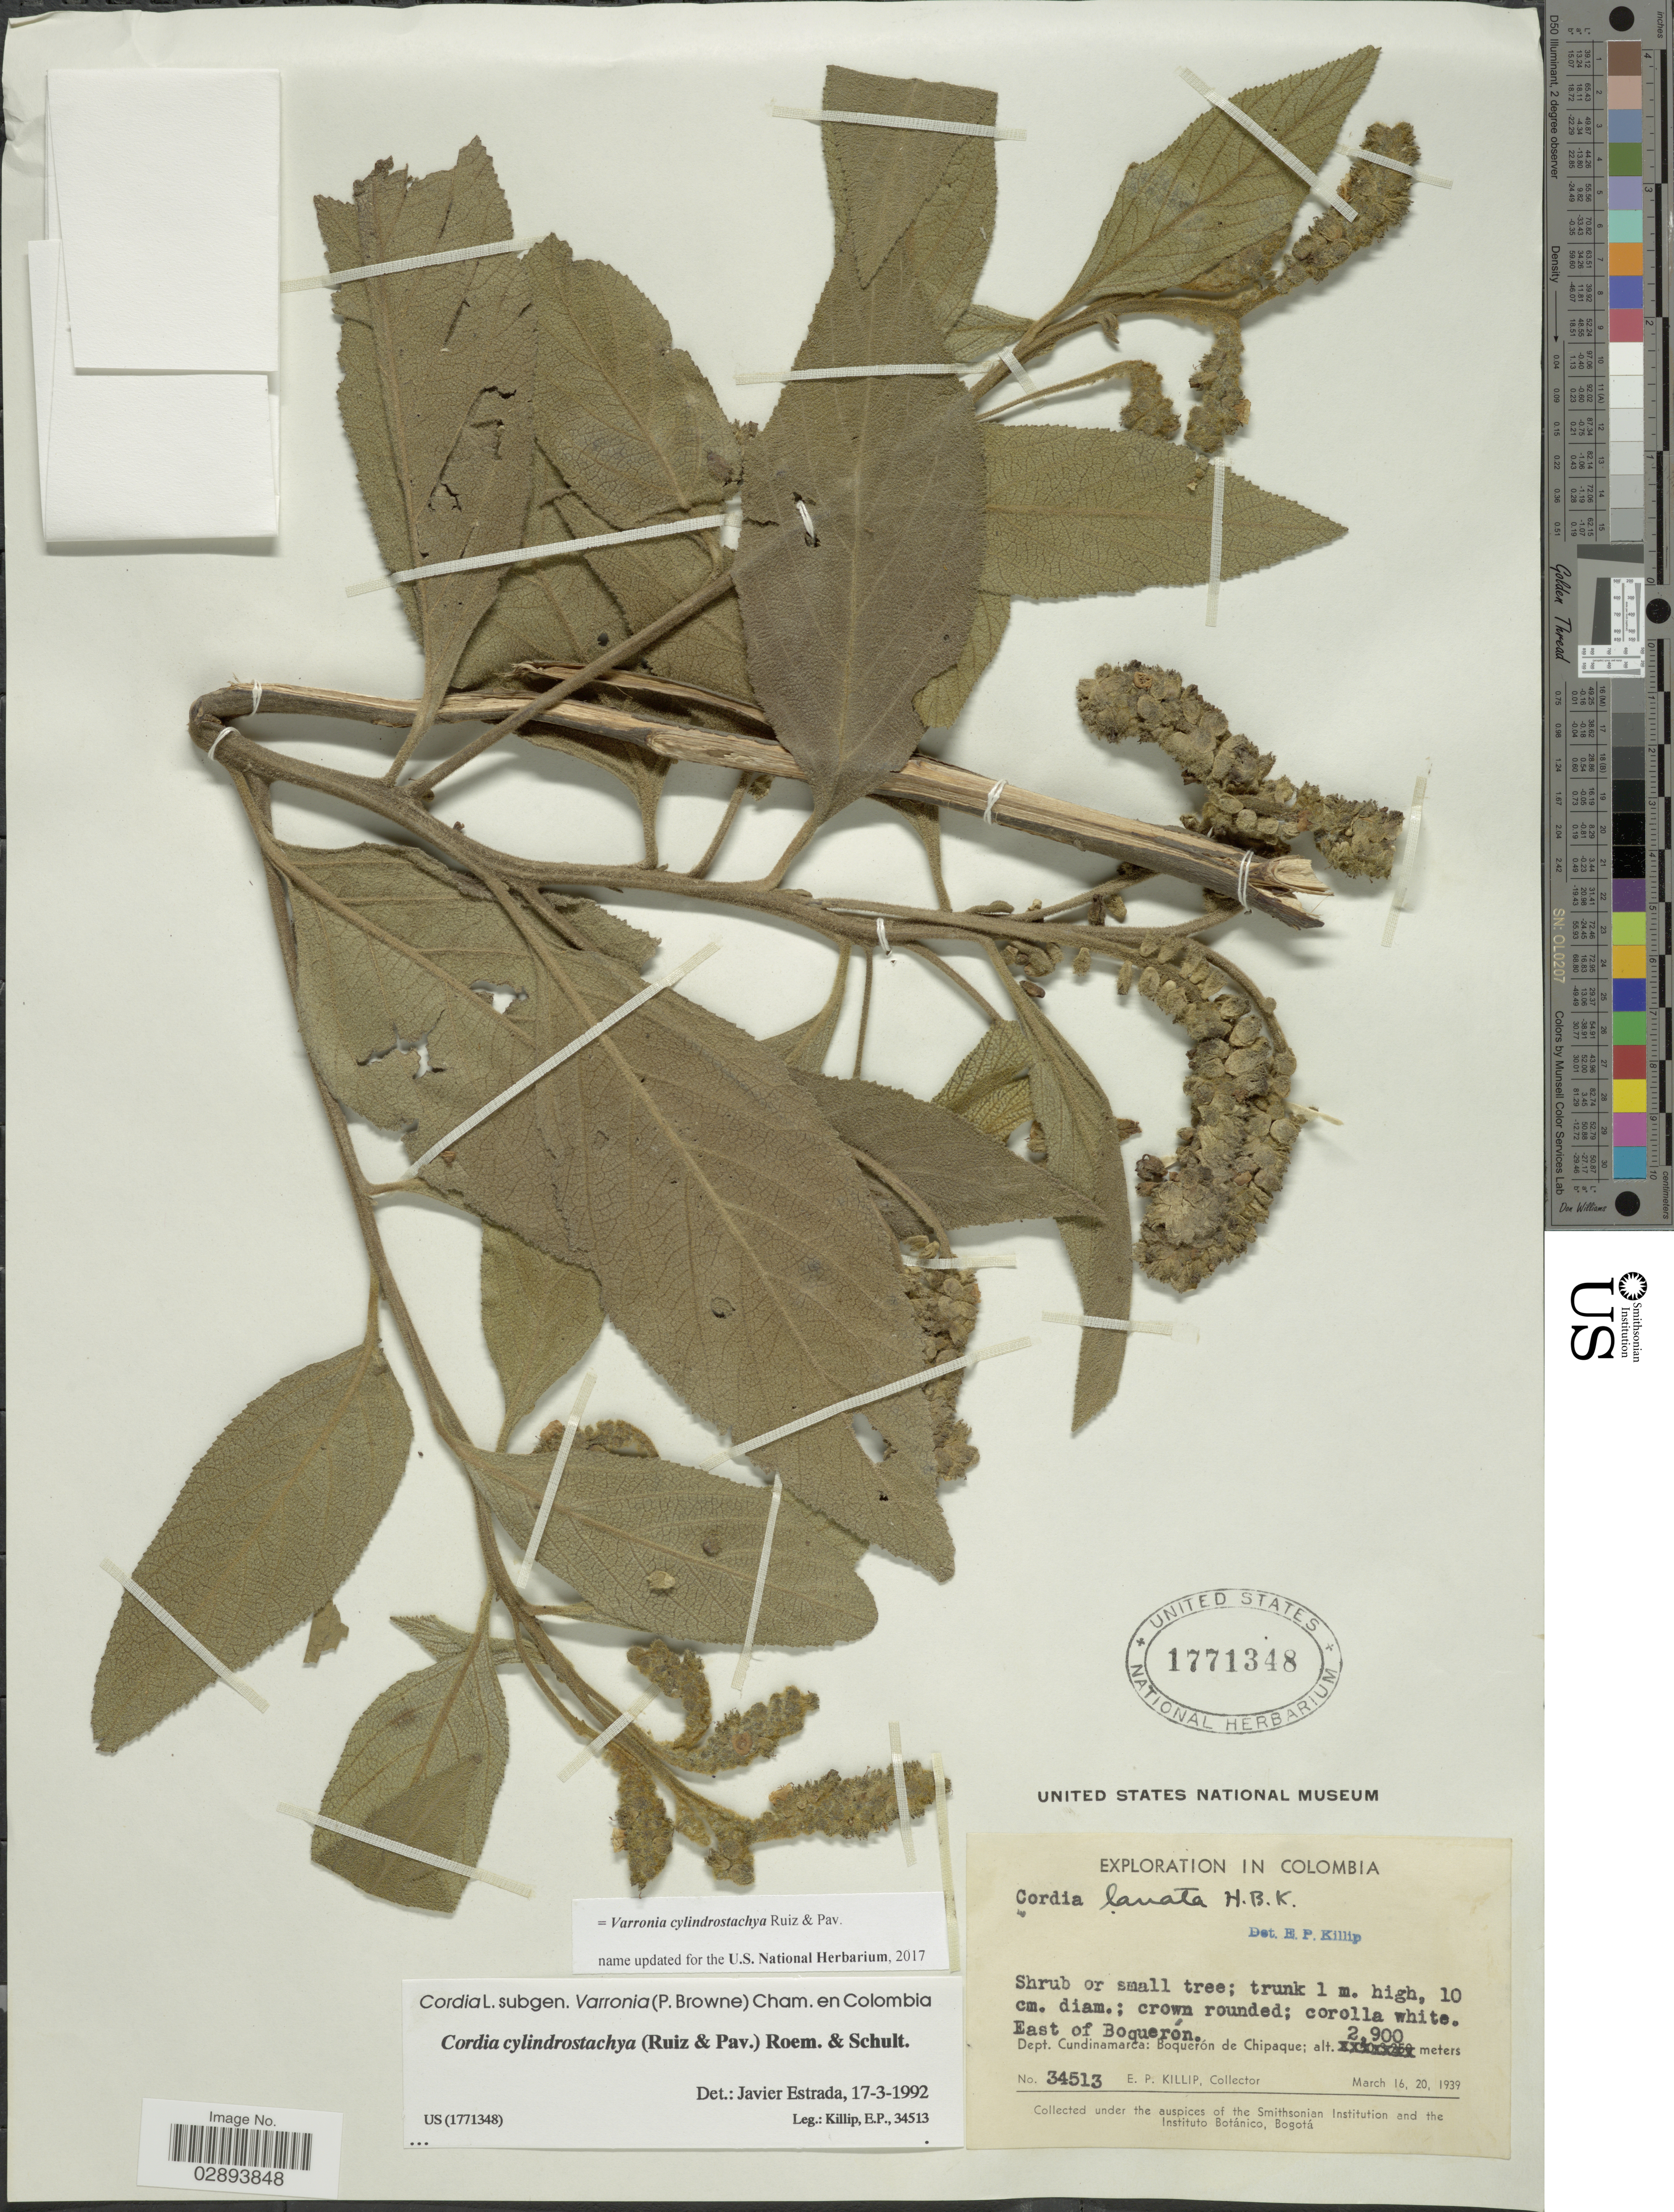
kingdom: Plantae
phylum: Tracheophyta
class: Magnoliopsida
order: Boraginales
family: Cordiaceae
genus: Varronia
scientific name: Varronia cylindrostachya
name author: Ruiz & Pav.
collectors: E. P. Killip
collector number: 34513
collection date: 1939-03-16/1939-03-20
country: Colombia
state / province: Cundinamarca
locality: East of Boquerón, Dept. Cundinamarca, Boquerón de Chipaque.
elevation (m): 2900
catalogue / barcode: US 1771348